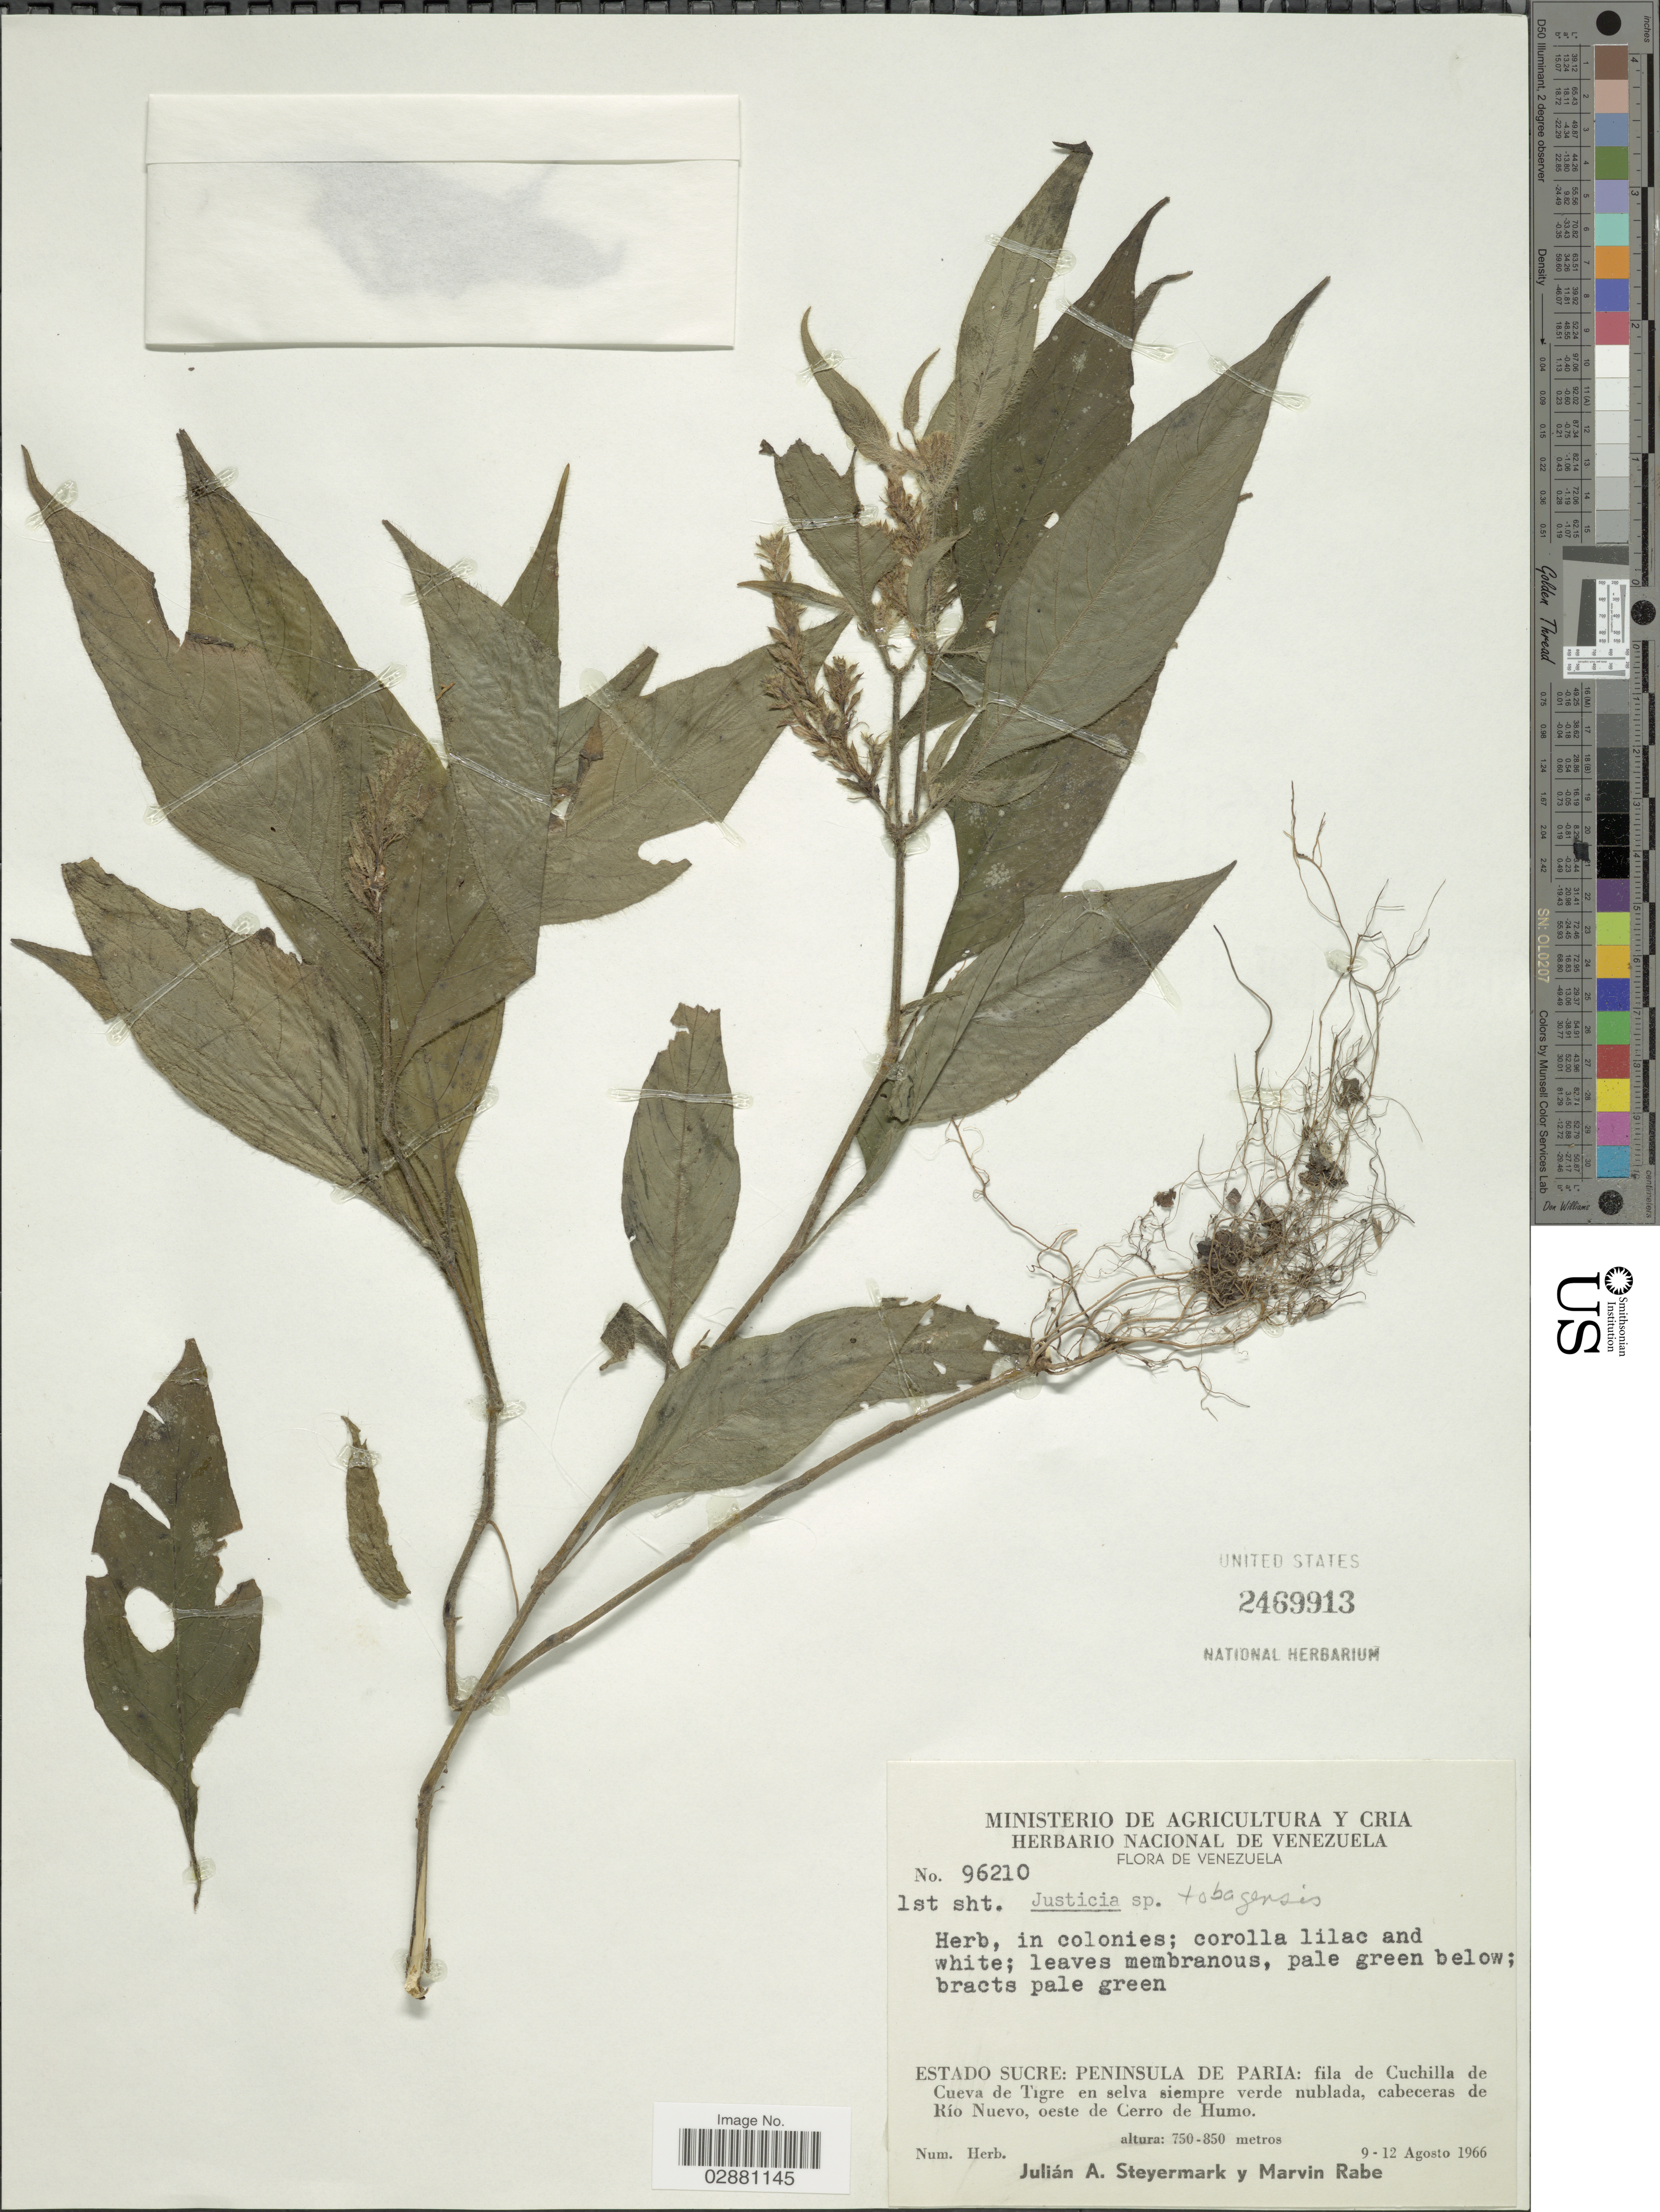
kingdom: Plantae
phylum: Tracheophyta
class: Magnoliopsida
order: Lamiales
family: Acanthaceae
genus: Justicia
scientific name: Justicia tobagensis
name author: (Urb.) Wassh.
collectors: J. Steyermark & M. Rabe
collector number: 96210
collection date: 1966-08-09/1966-08-12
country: Venezuela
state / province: Sucre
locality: Estado Sucre: Peninsula de Paria: fila de Cuchilla de Cueva de Tigre en selva siempre verde nublada, cabeceras de Río Nuevo, oeste de Cerro de Humo.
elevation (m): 750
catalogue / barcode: US 2469913